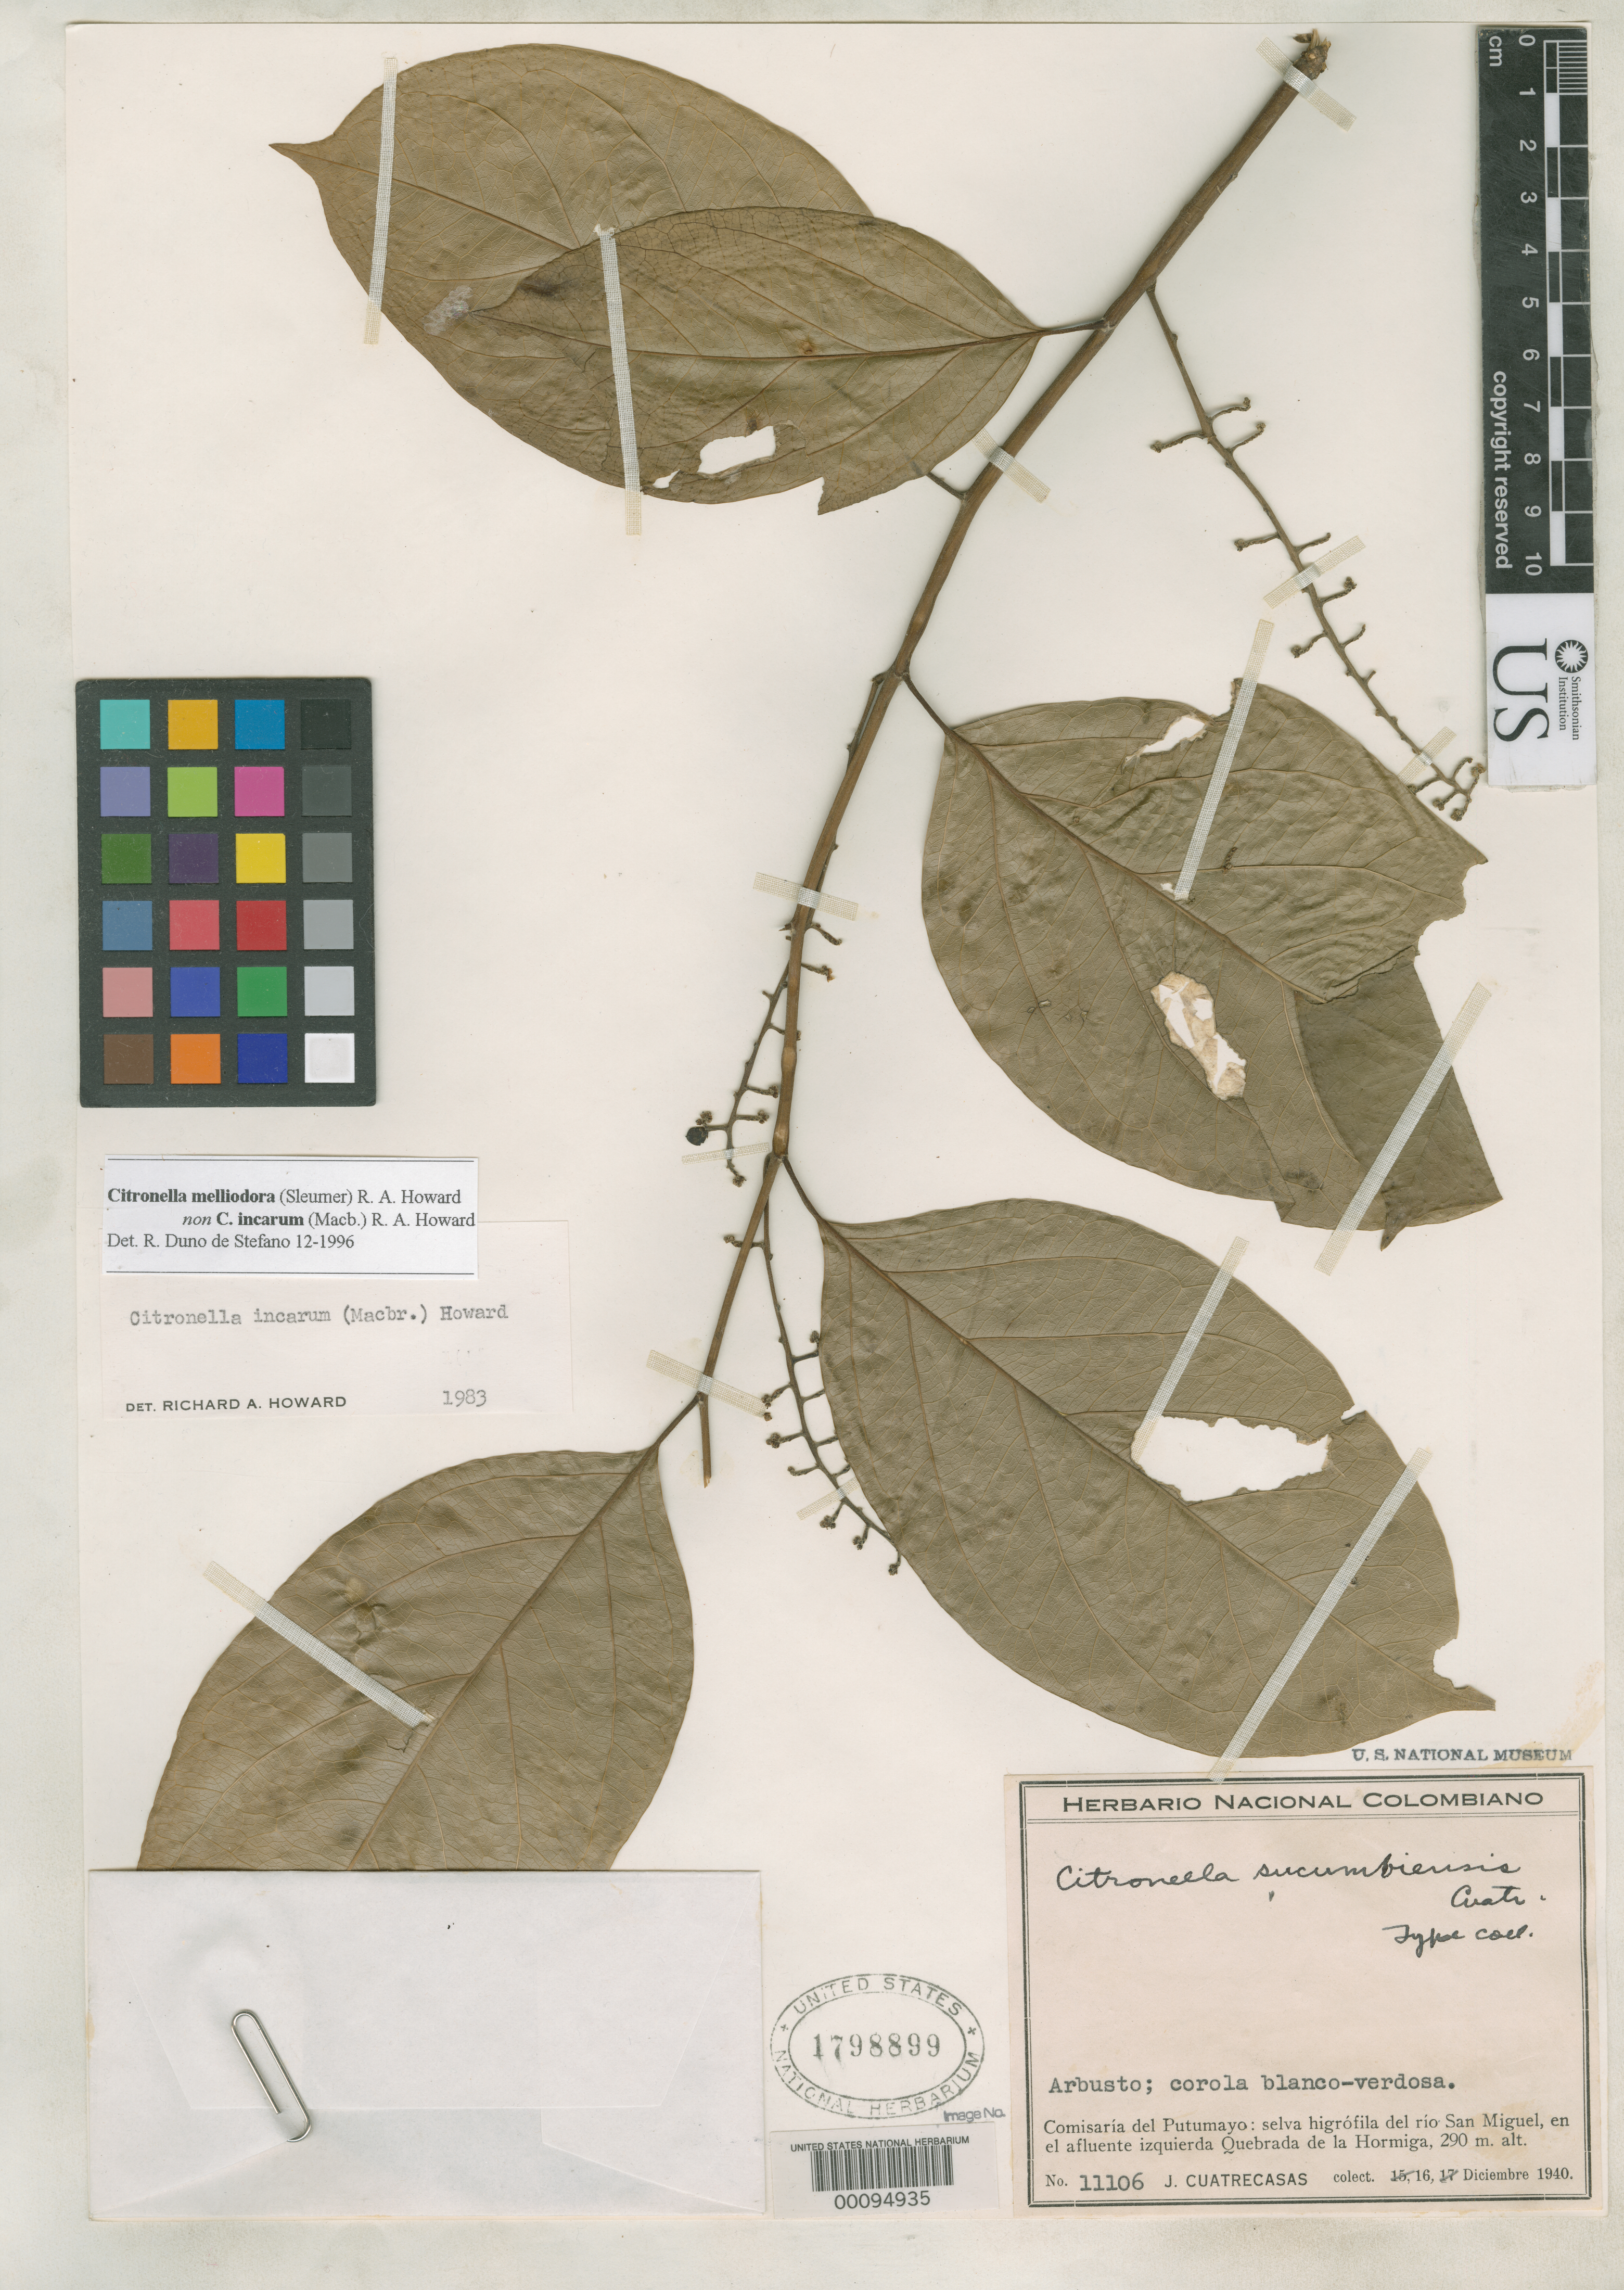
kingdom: Plantae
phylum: Tracheophyta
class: Magnoliopsida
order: Cardiopteridales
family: Cardiopteridaceae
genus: Citronella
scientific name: Citronella sucumbiensis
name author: Cuatrec.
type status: Isotype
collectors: J. Cuatrecasas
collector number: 11106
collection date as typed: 16 Dec 1940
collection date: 1940-12-16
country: Colombia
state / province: Putumayo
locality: Selva Higrofila del Rio Sal Miguel, en el afluente Izquierda Quebrada de La Hormiga.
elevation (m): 290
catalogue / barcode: US 1798899